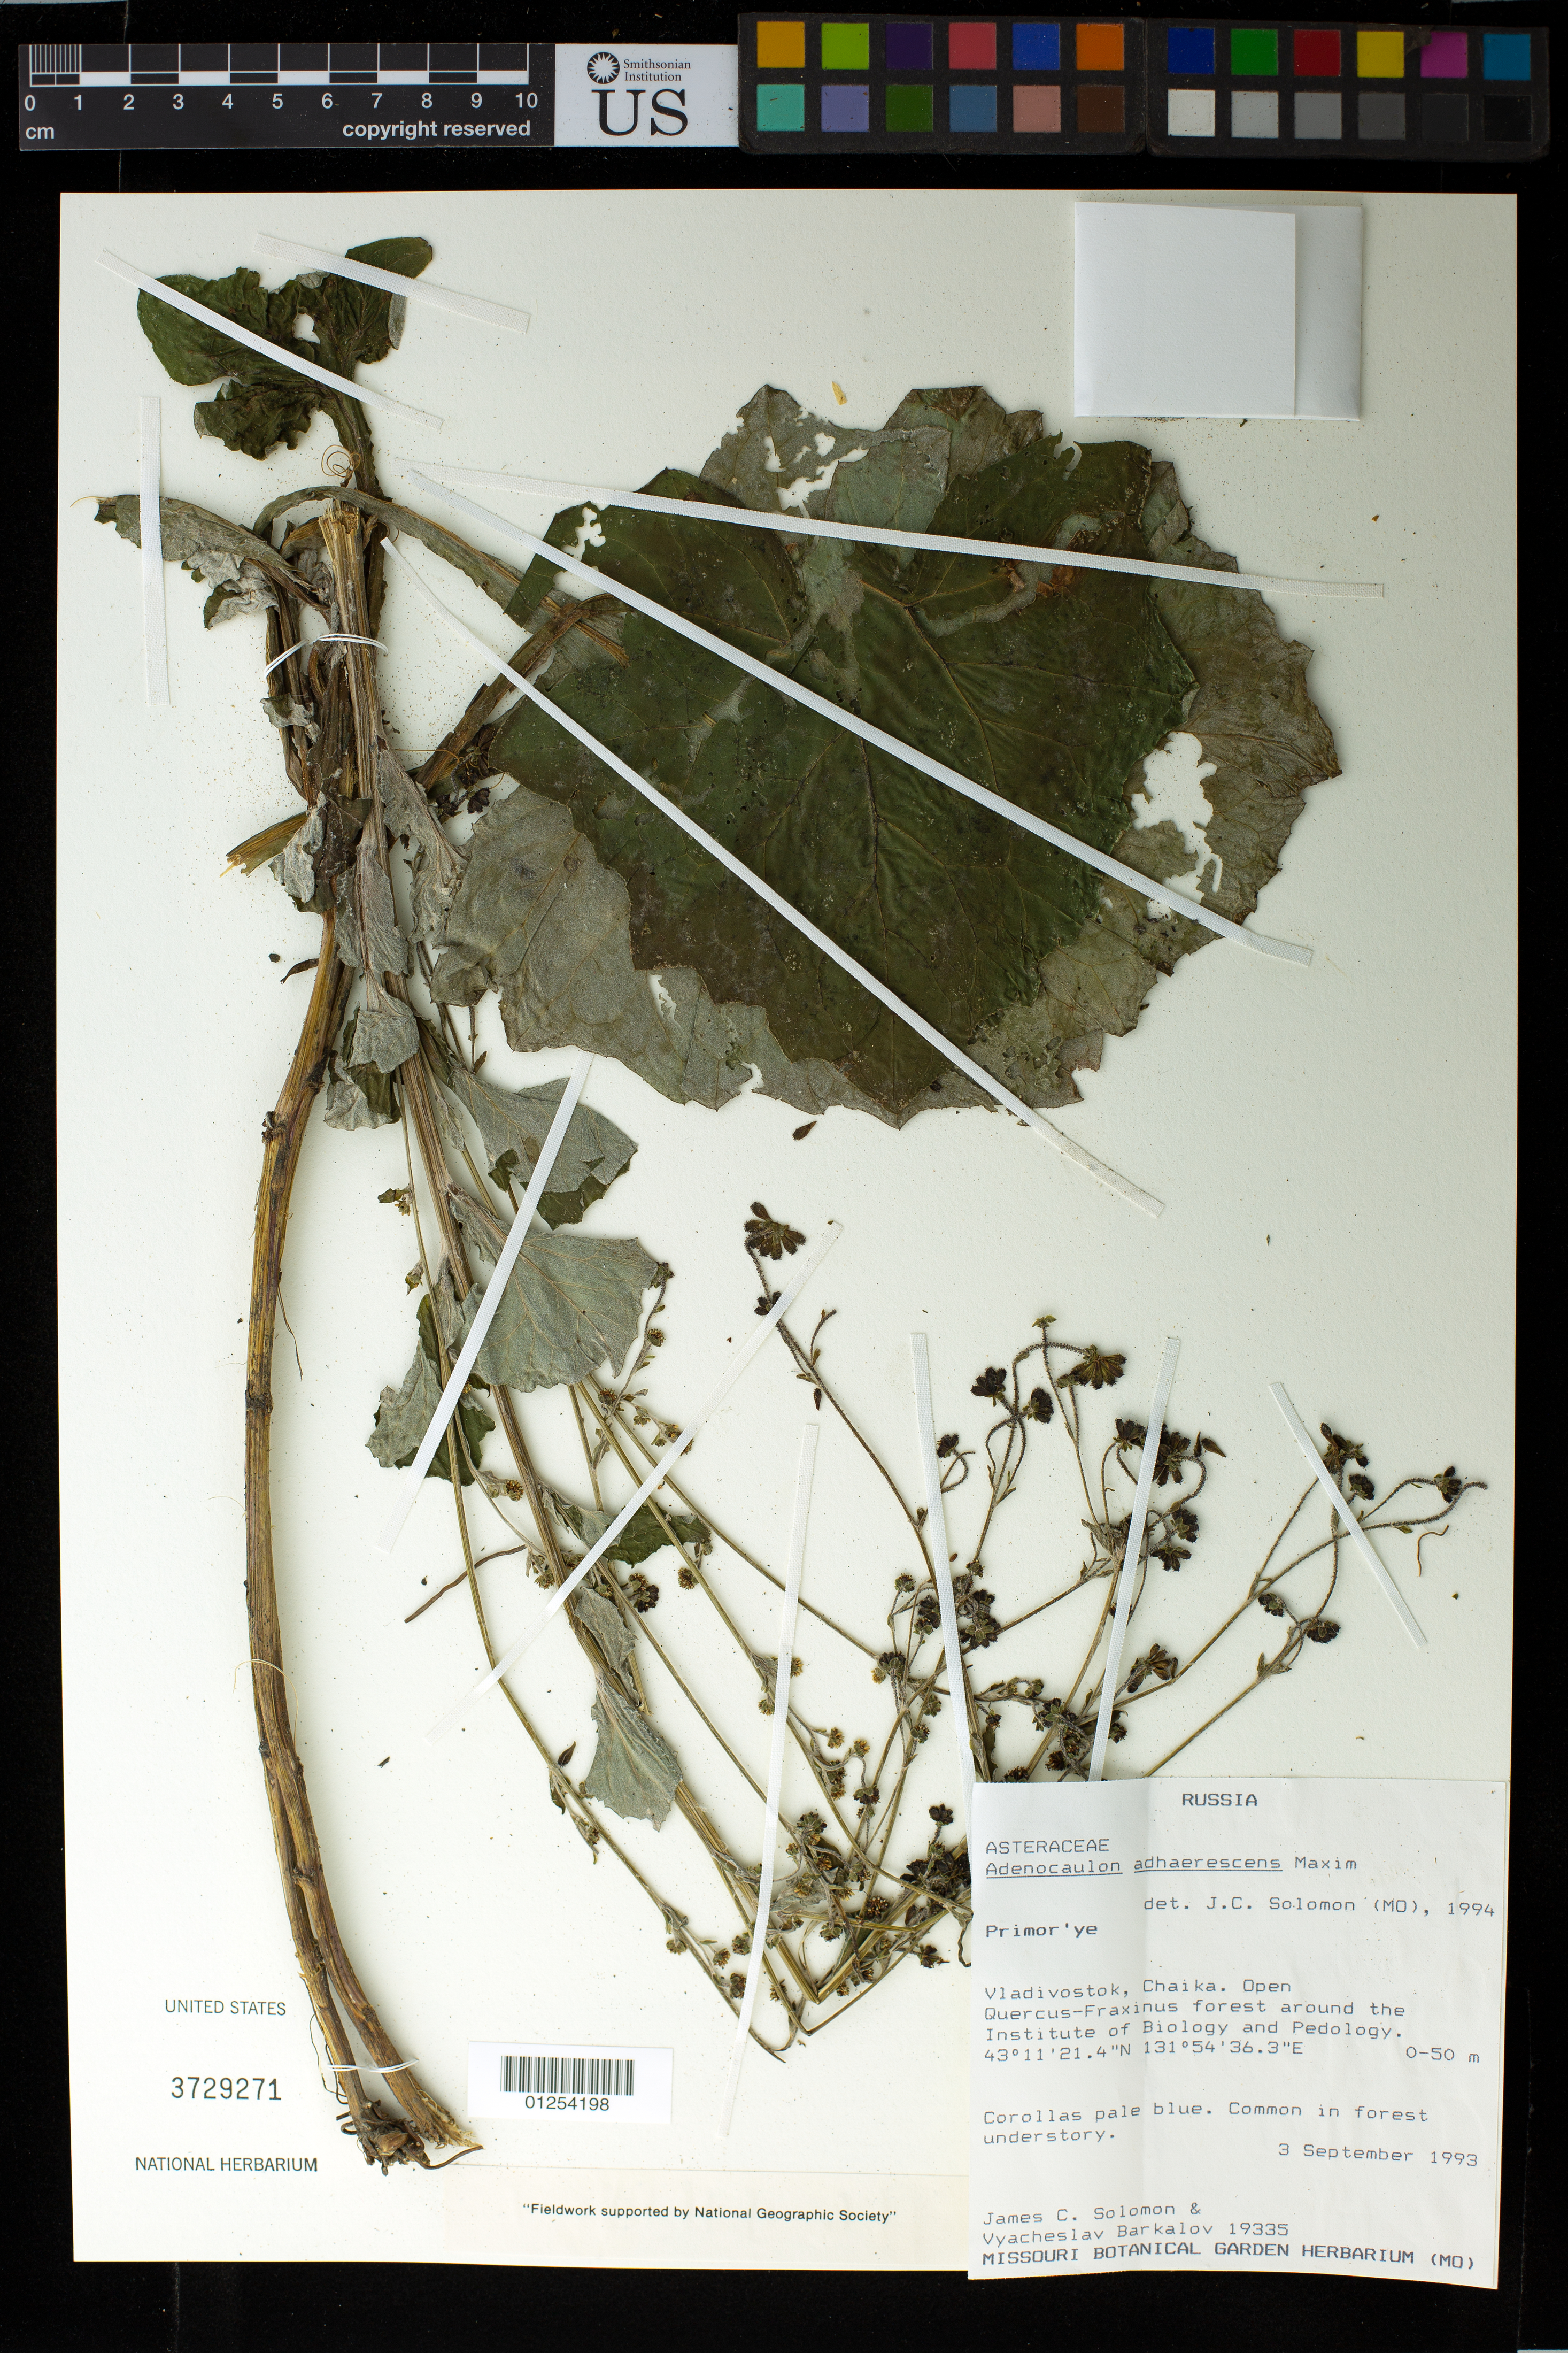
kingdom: Plantae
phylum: Tracheophyta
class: Magnoliopsida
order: Asterales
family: Asteraceae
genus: Adenocaulon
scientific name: Adenocaulon himalaicum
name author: Edgew.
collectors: J. C. Solomon & V. Barkalov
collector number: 19335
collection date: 1993-09-03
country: Russian Federation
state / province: Primorsky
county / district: Vladivostok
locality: Vladivostok, Chaika. Upland forest of Quercus, Acer, and Fraxinus near the Institute of Biology and Pedology.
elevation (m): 0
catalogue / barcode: US 3729271